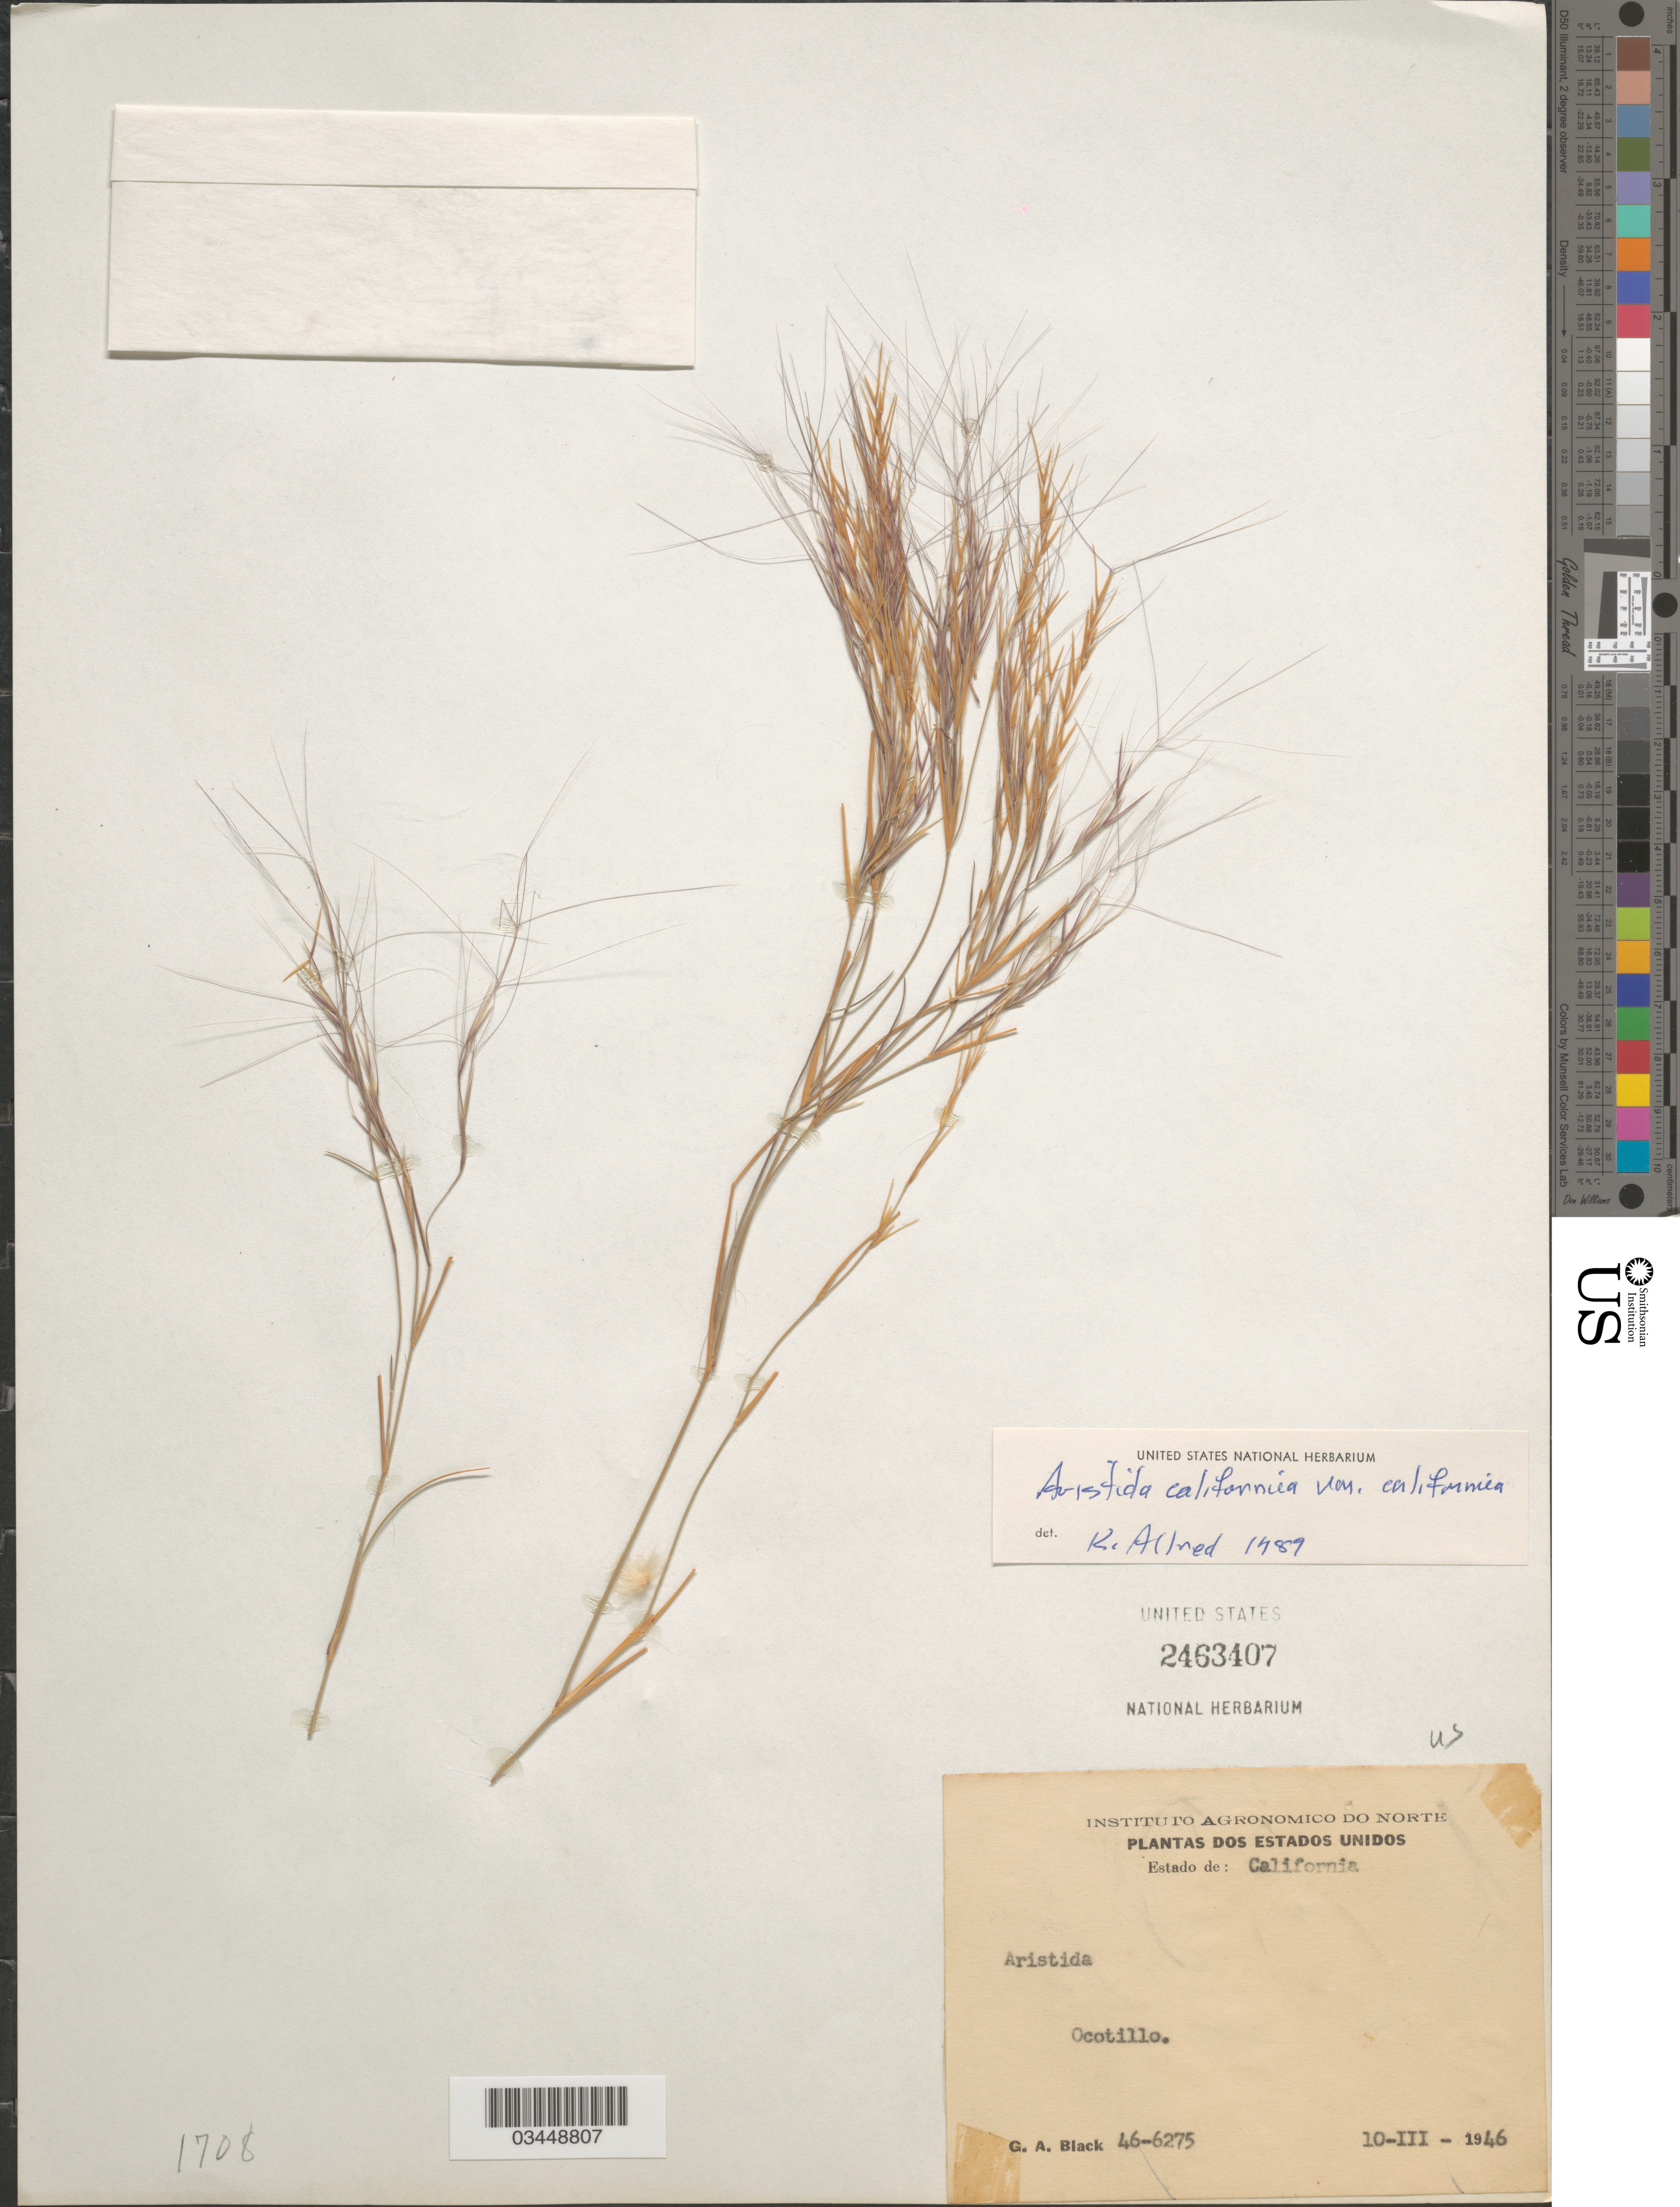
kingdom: Plantae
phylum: Tracheophyta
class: Liliopsida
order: Poales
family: Poaceae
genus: Aristida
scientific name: Aristida californica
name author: Thurb.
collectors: G. A. Black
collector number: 46-6275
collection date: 1946-03-10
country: United States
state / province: California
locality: Dos Estados Unidos. Ocotillo.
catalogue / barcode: US 2463407